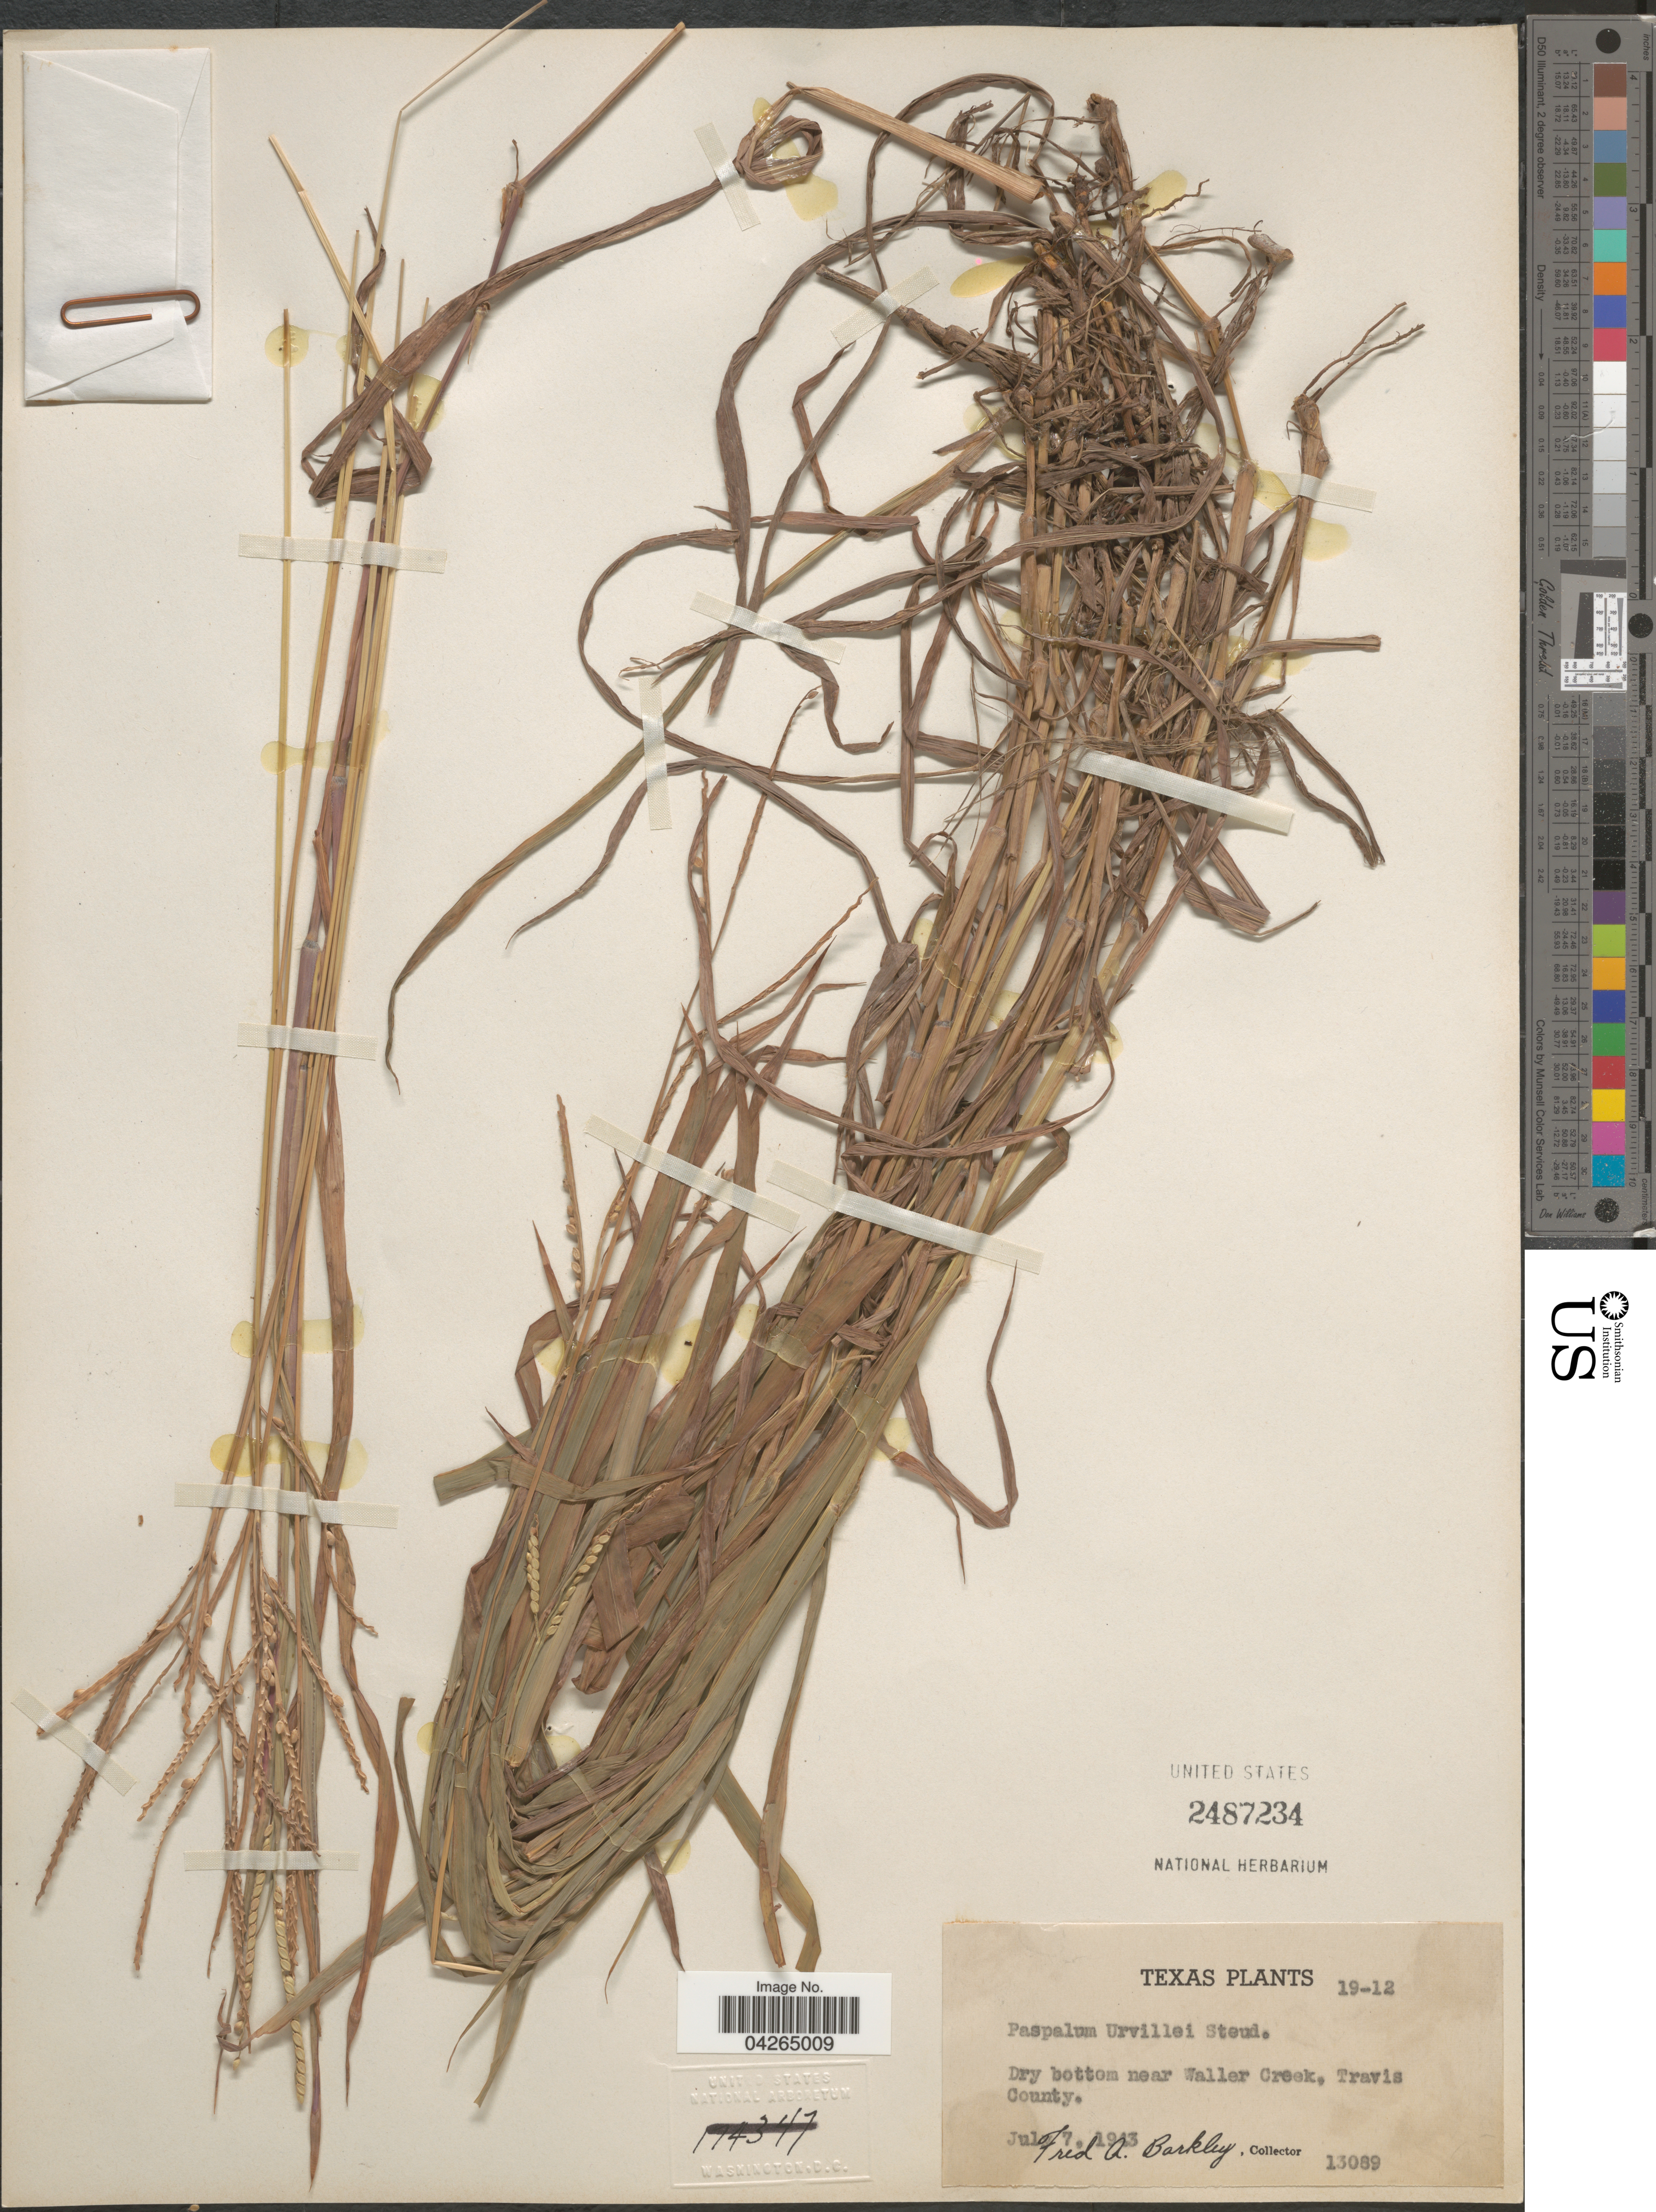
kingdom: Plantae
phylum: Tracheophyta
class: Liliopsida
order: Poales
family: Poaceae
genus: Paspalum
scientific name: Paspalum urvillei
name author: Steud.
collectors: F. A. Barkley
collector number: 13089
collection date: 1943-07-07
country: United States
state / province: Texas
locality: Dry bottom near Waller Creek, Travis County.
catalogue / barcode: US 2487234